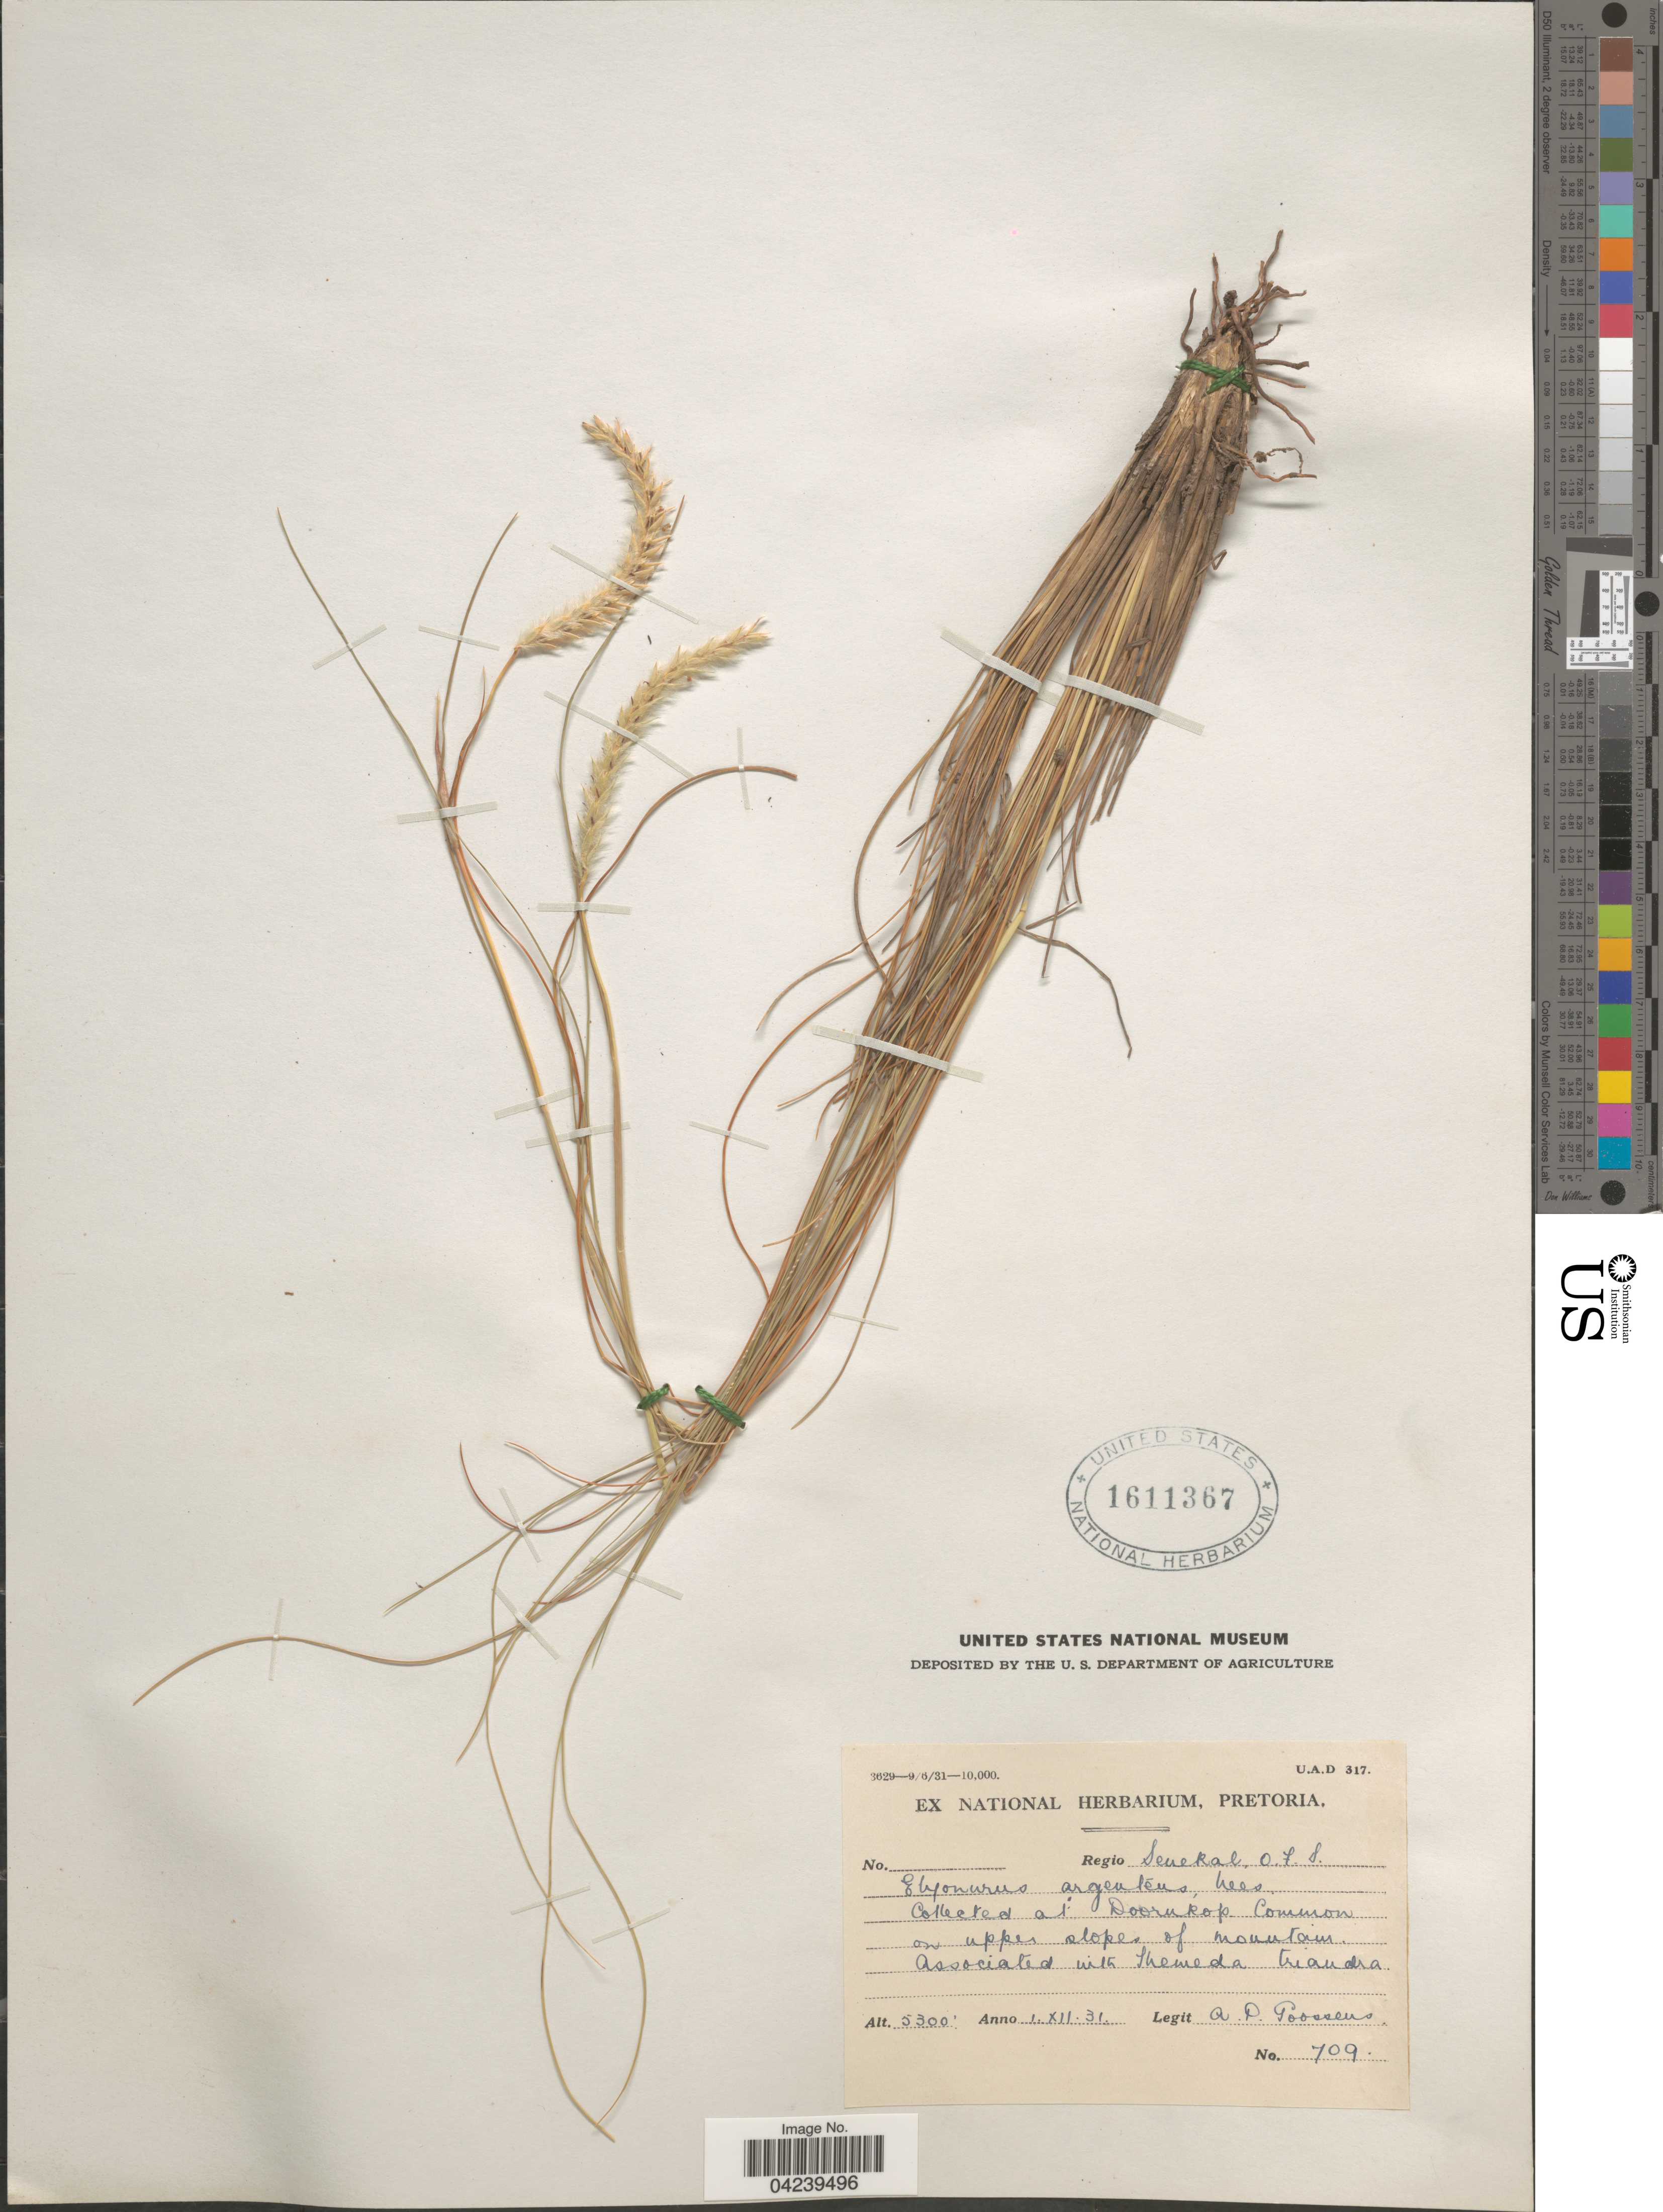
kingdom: Plantae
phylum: Tracheophyta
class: Liliopsida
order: Poales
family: Poaceae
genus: Elionurus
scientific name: Elionurus muticus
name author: (Spreng.) Kuntze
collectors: A. P. G. Goossens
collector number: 709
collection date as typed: Transcribed d/m/y: 1/12/31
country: South Africa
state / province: Free State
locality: Regio Seneral, O. F. S. Doornkop. Common on upper slopes of mountain.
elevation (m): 1615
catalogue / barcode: US 1611367